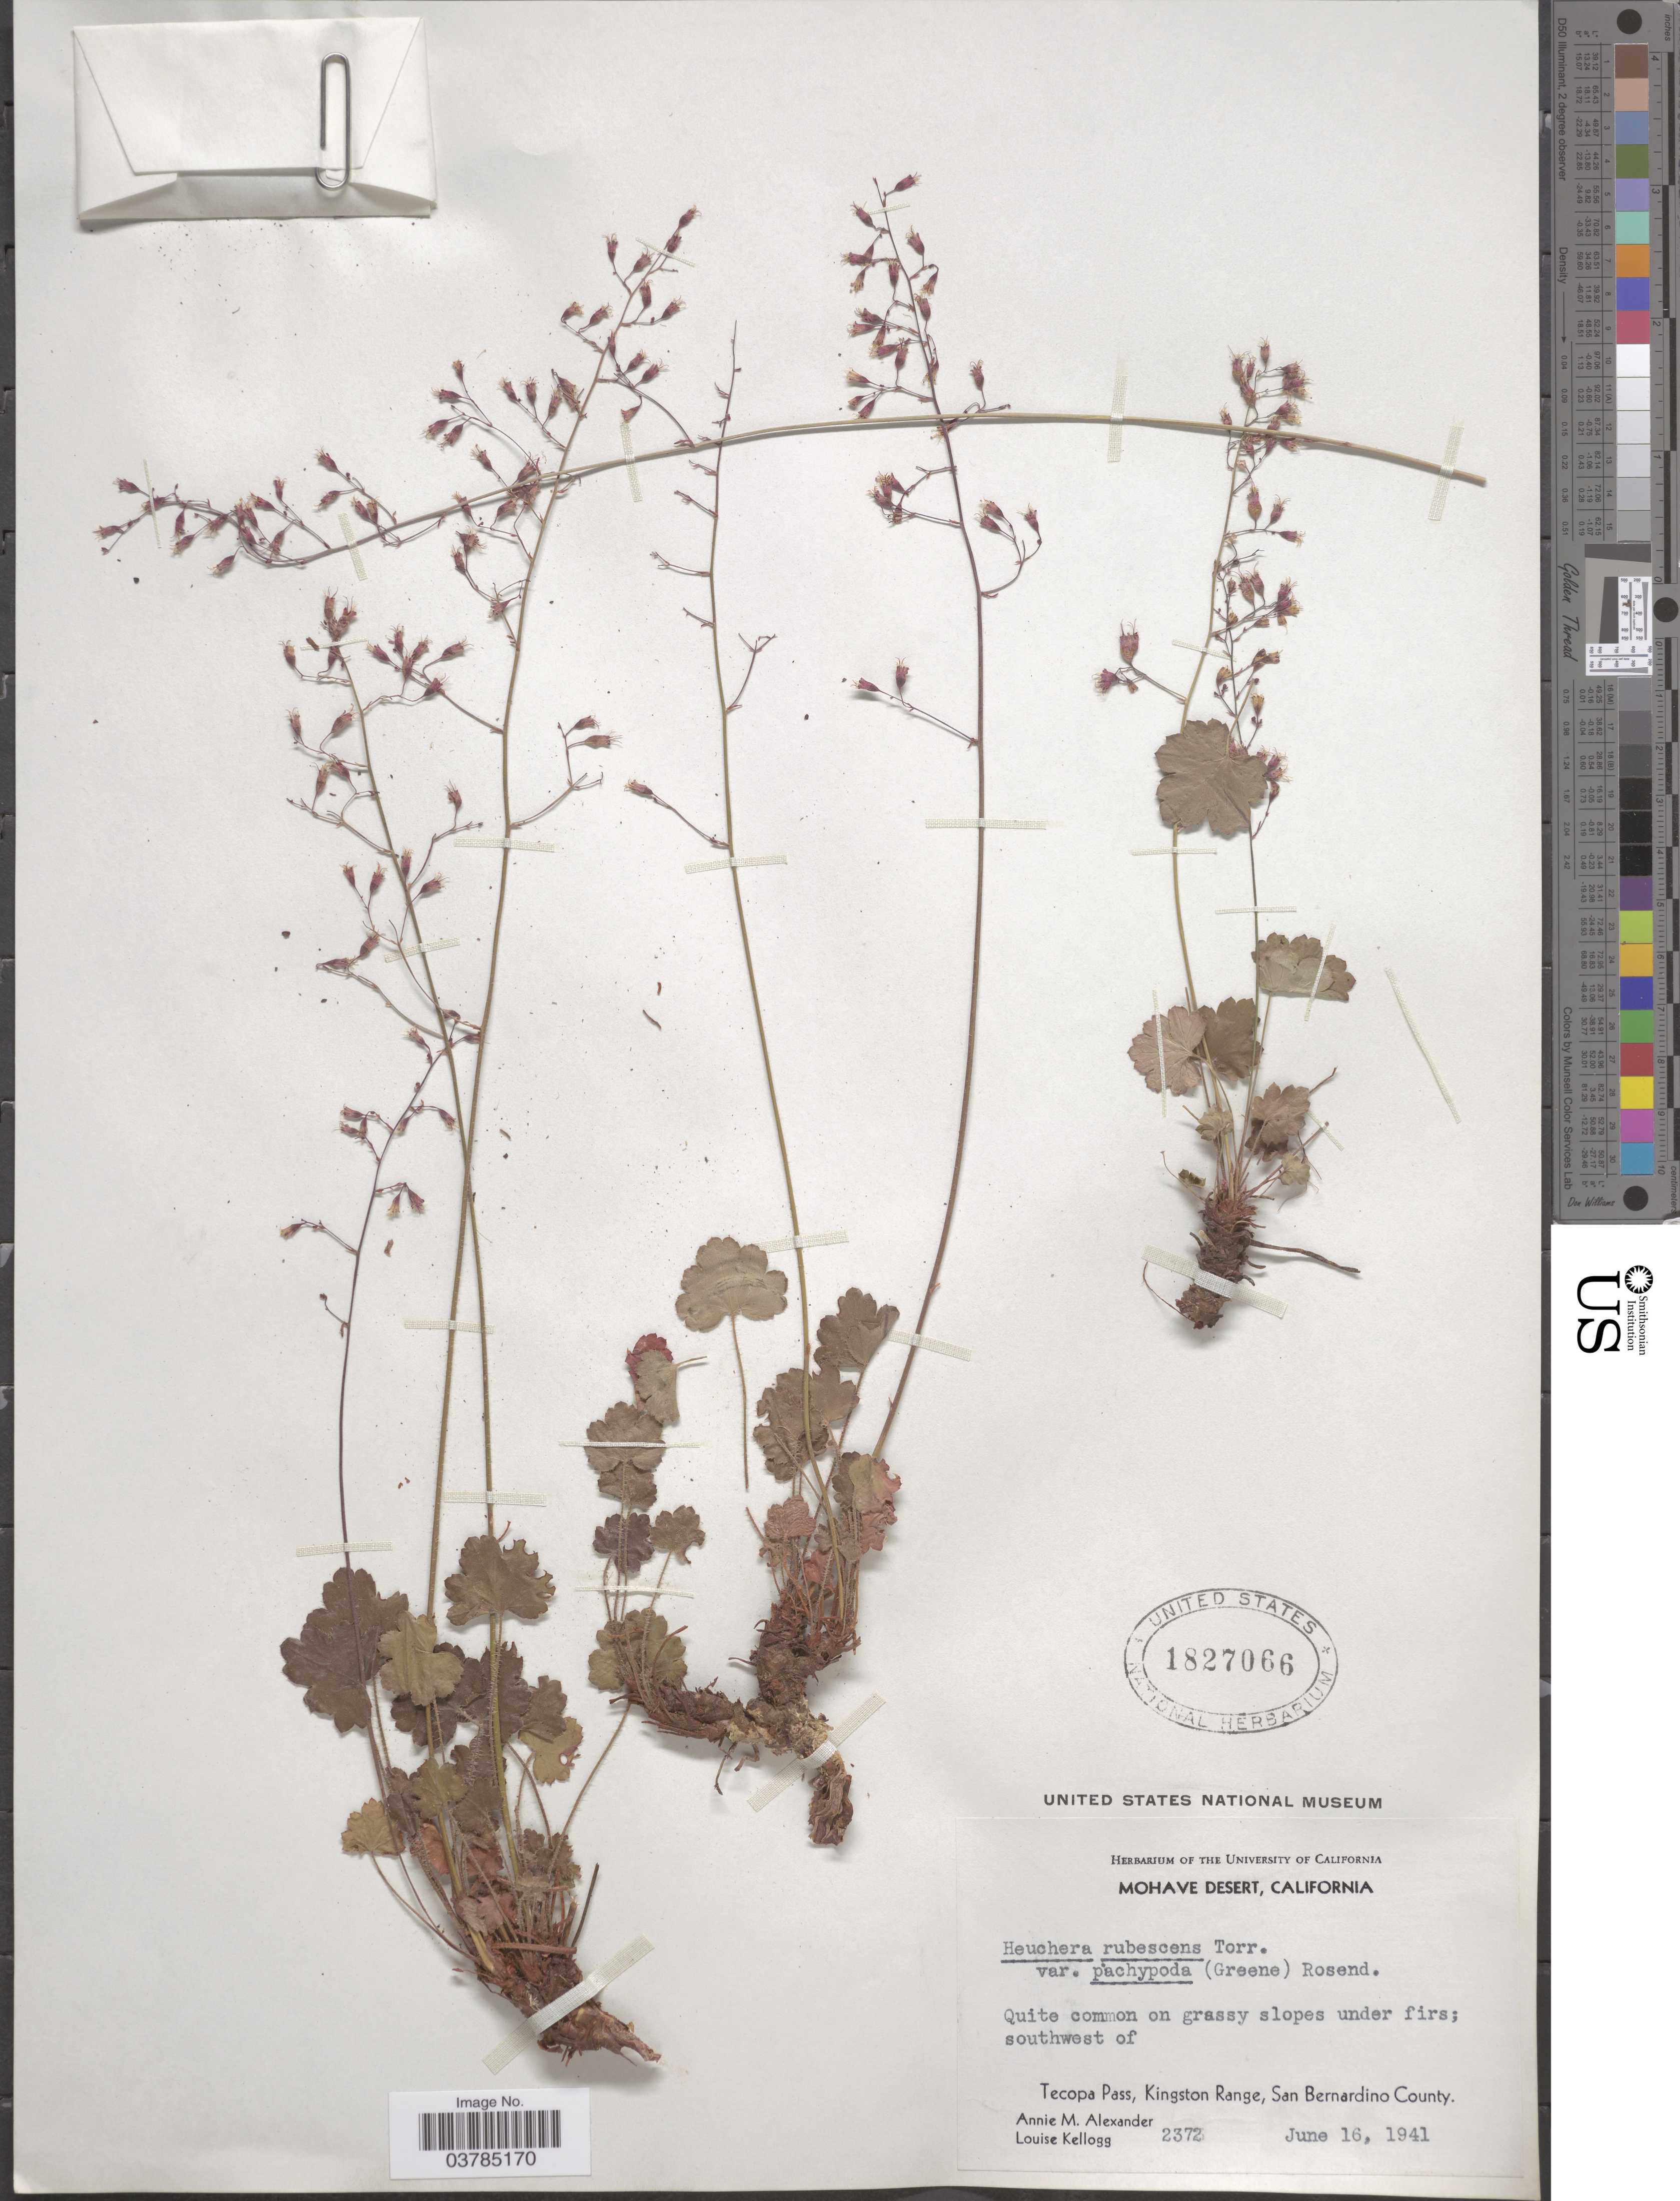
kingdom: Plantae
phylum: Tracheophyta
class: Magnoliopsida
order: Saxifragales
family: Saxifragaceae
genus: Heuchera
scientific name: Heuchera rubescens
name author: Torr.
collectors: A. M. Alexander & L. Kellogg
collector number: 2372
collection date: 1941-06-16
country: United States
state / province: California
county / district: San Bernardino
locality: Mohave Desert. Quite common on grassy slopes under firs; southwest of Tecopa Pass, Kingston Range, San Bernardino County.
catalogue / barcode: US 1827066